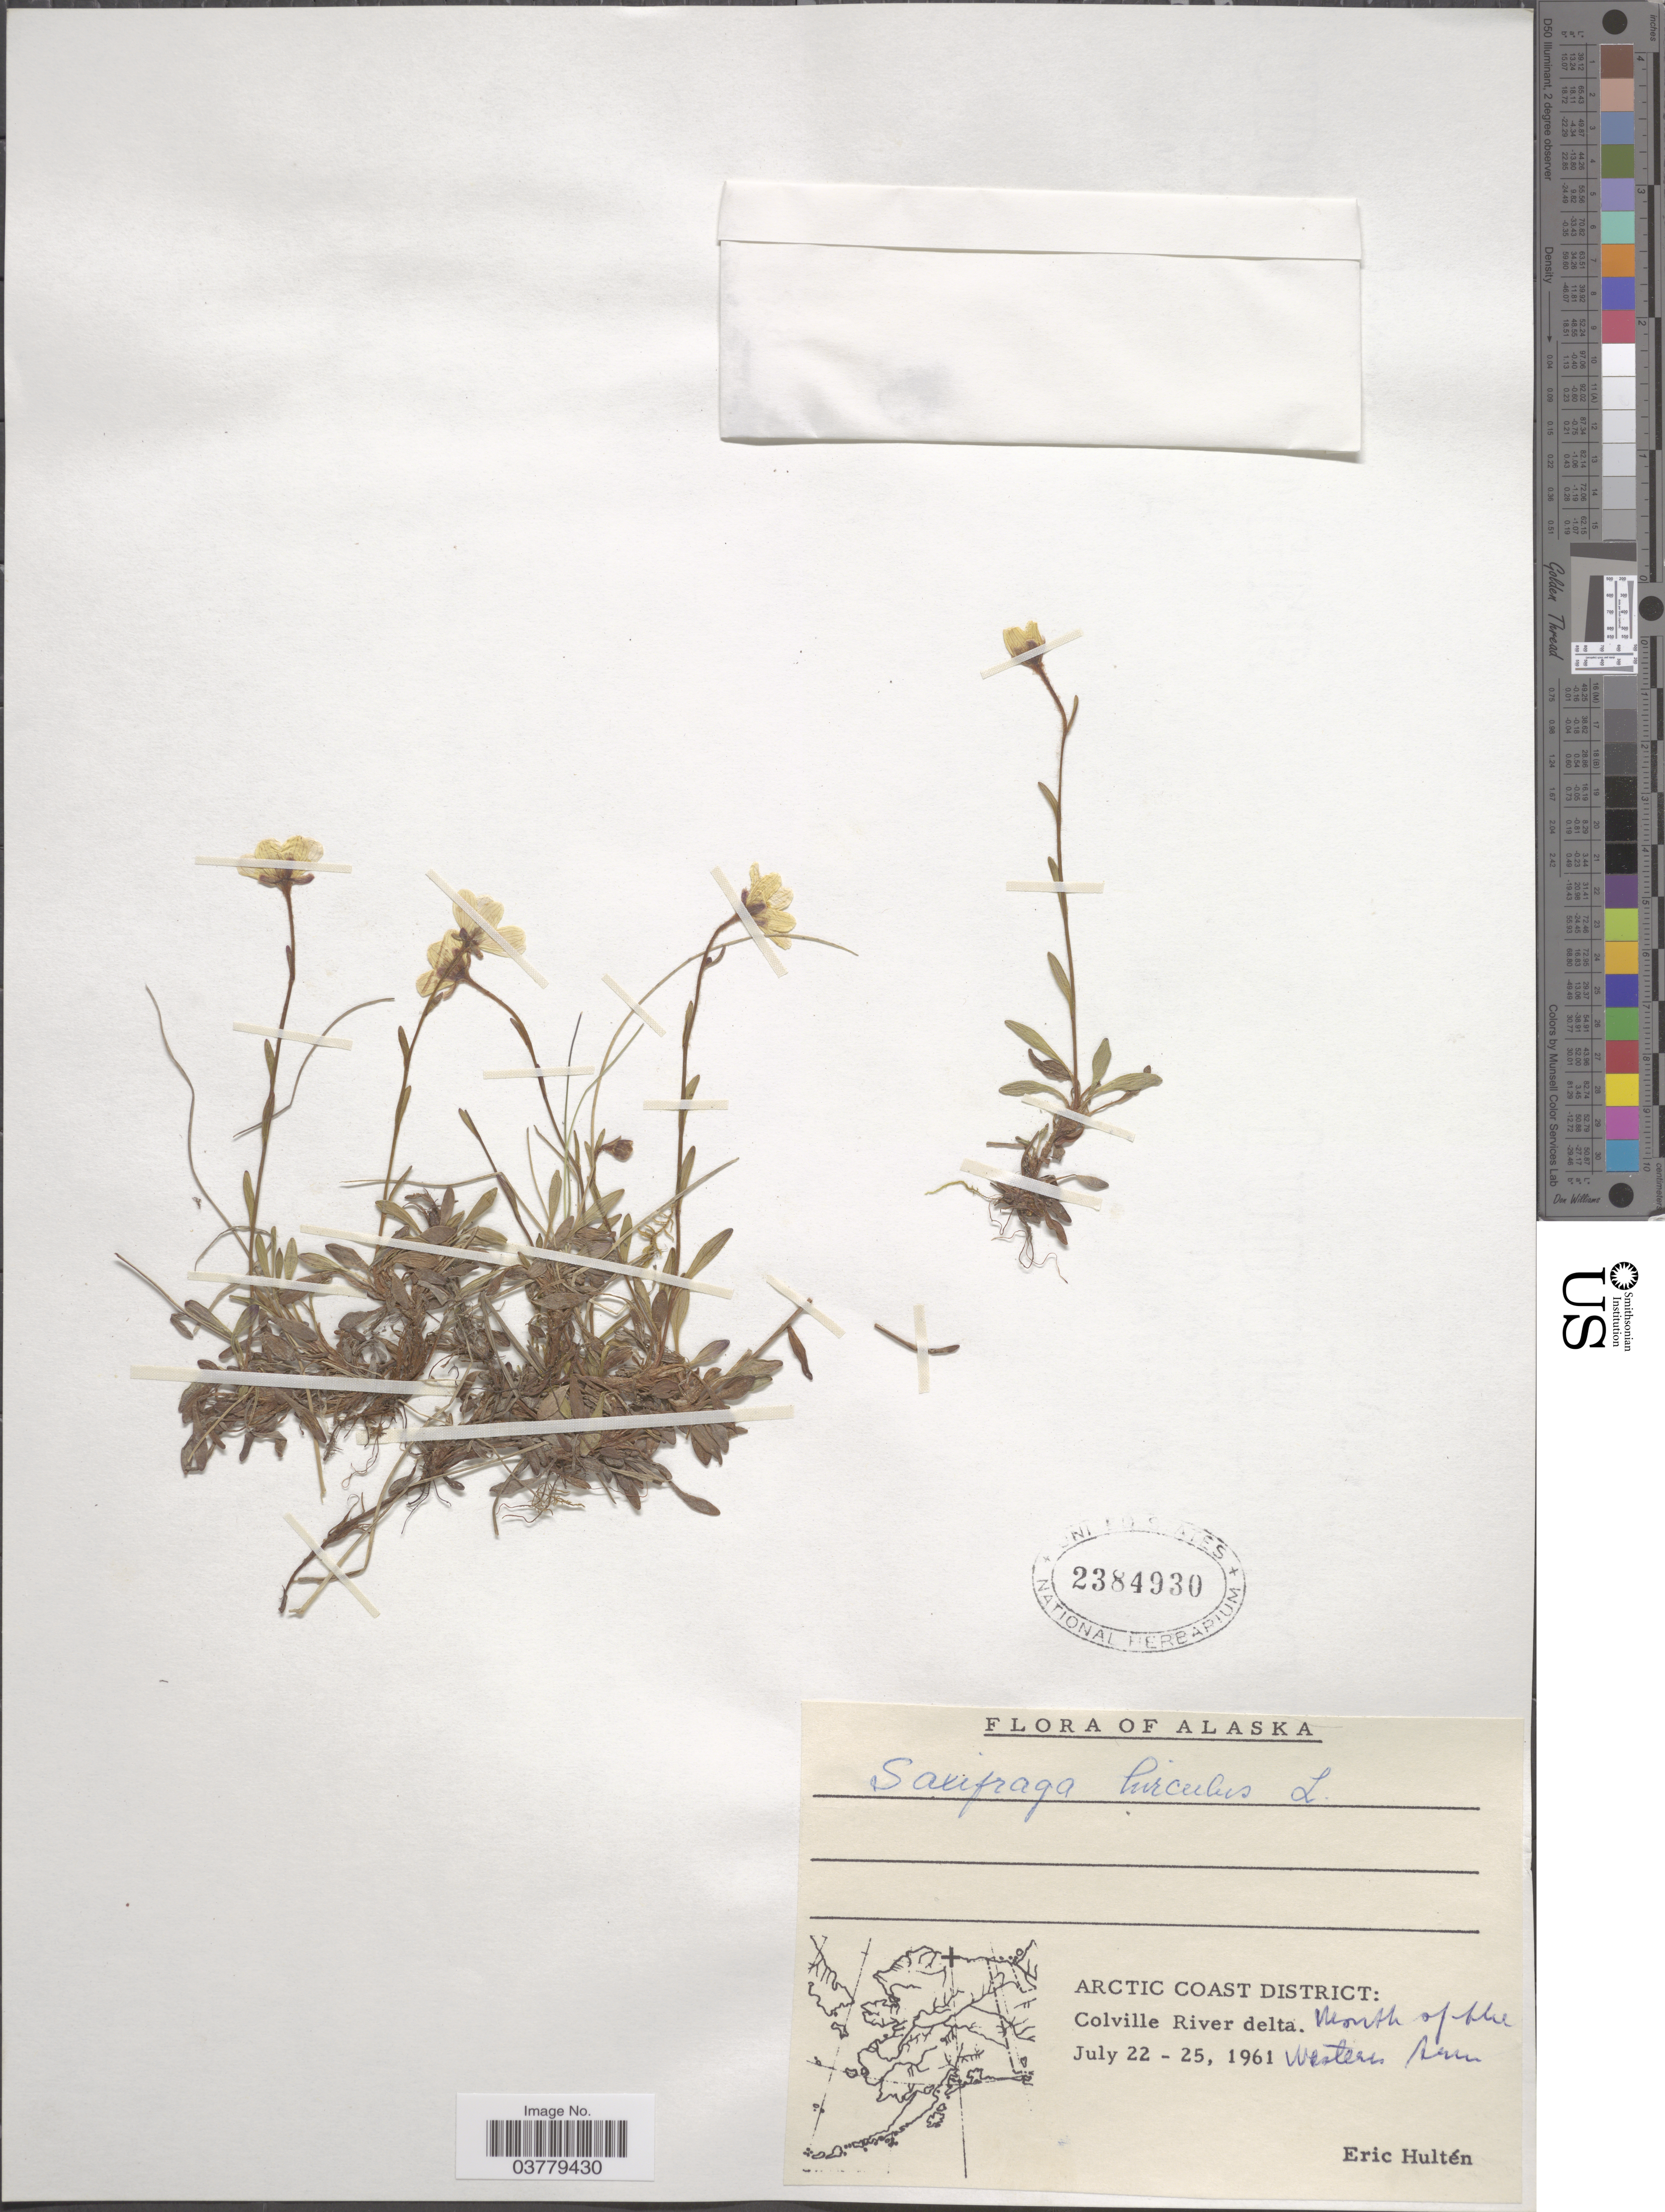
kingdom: Plantae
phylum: Tracheophyta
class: Magnoliopsida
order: Saxifragales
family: Saxifragaceae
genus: Saxifraga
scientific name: Saxifraga hirculus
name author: L.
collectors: E. G. Hultén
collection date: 1961-07-22/1961-07-25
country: United States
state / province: Alaska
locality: Arctic Coast District: Colville River delta. Mouth of the Western Area.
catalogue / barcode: US 2384930